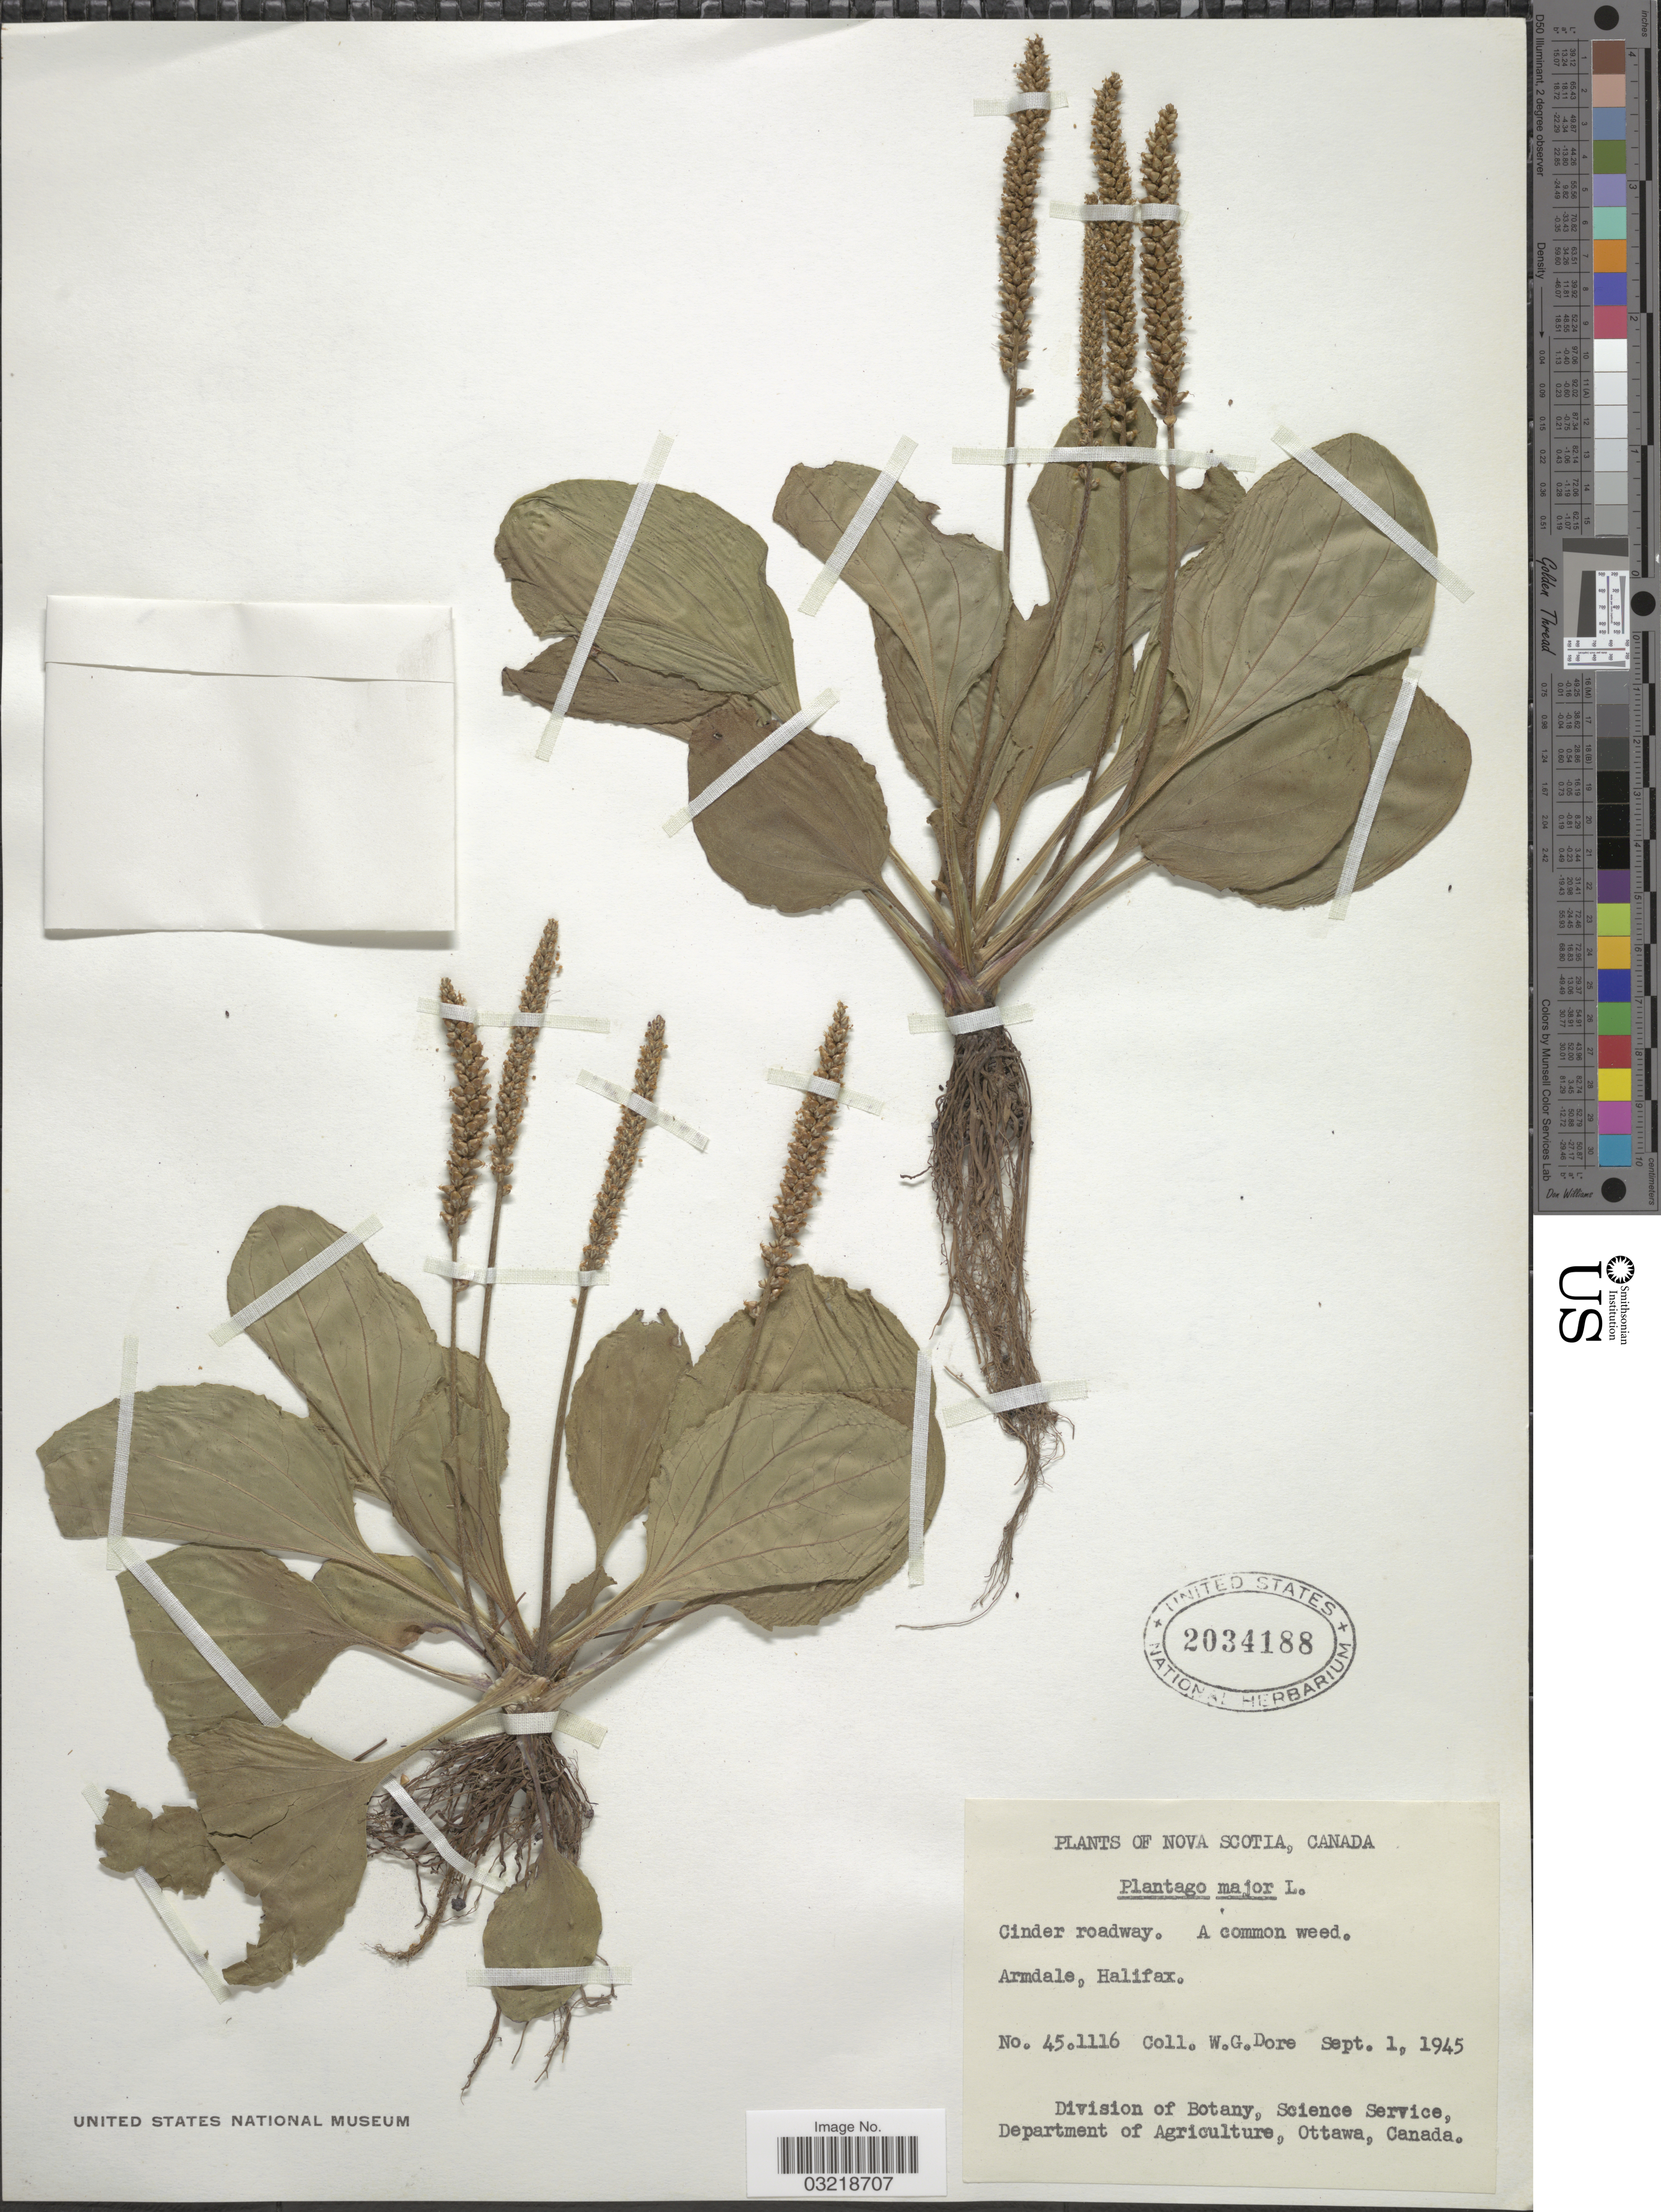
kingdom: Plantae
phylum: Tracheophyta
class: Magnoliopsida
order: Lamiales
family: Plantaginaceae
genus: Plantago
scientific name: Plantago major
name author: L.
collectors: W. Dore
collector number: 451116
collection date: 1945-09-01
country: Canada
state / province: Nova Scotia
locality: Armdale, Halifax.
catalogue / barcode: US 2034188